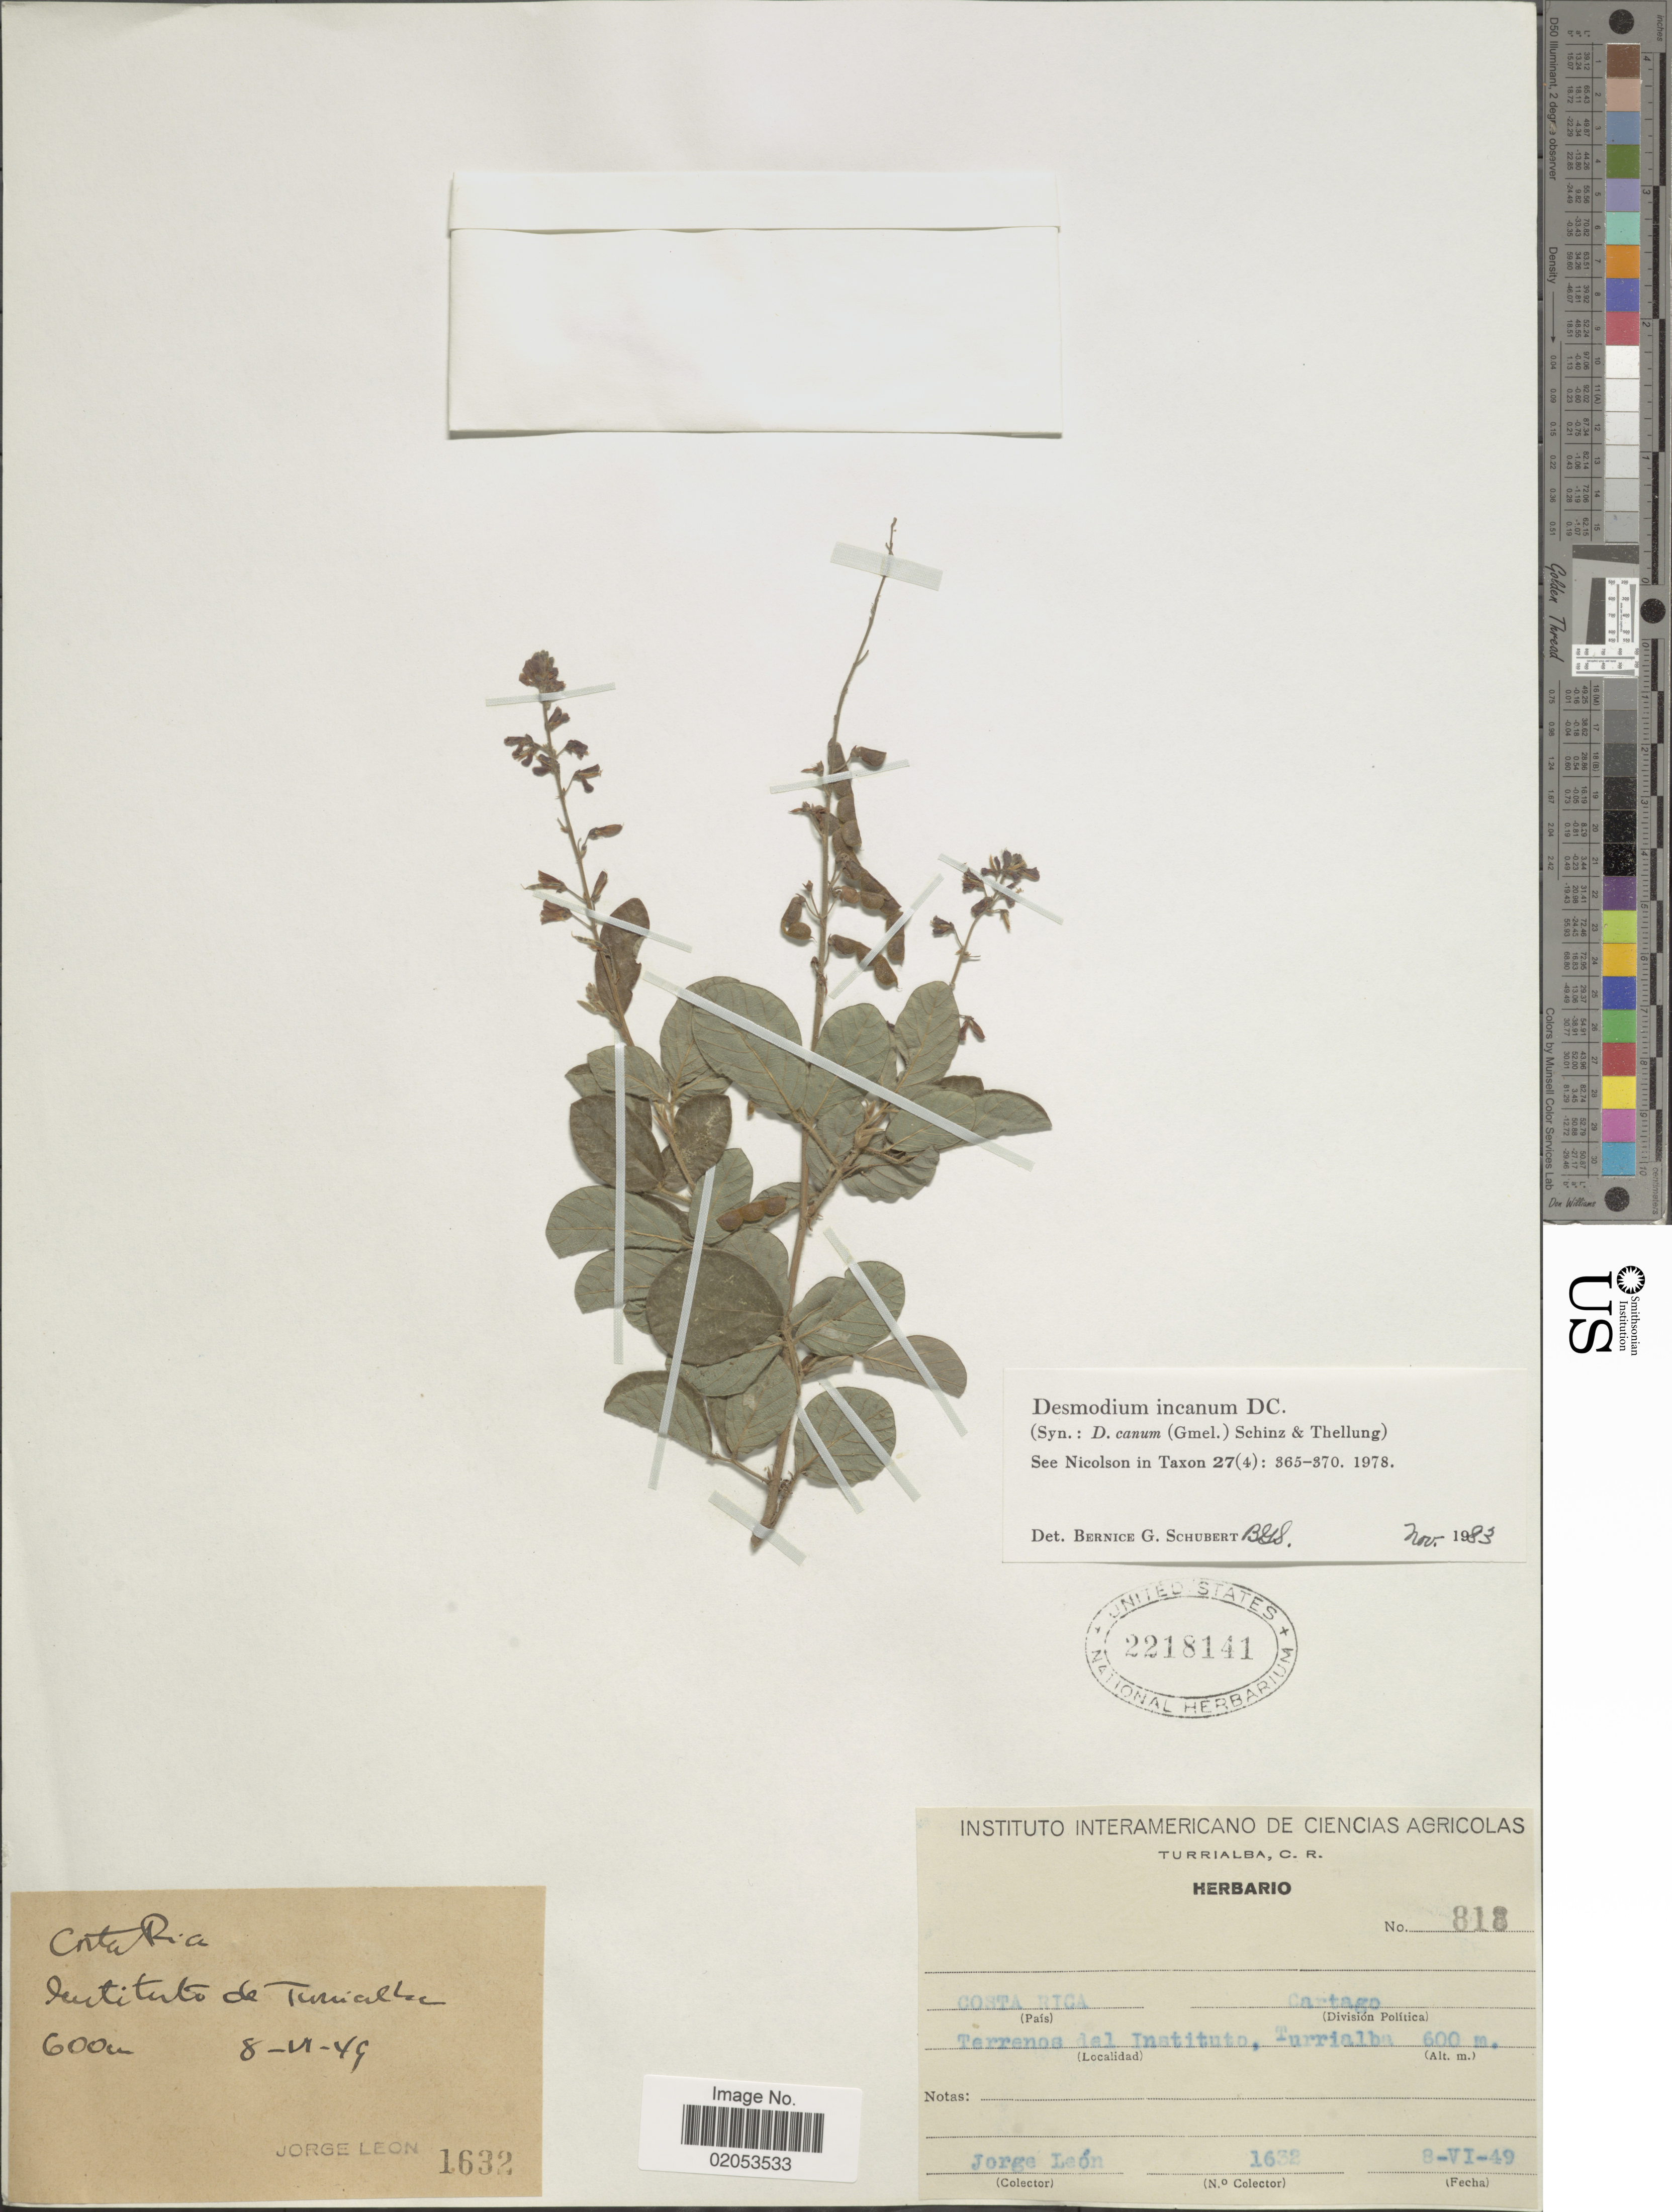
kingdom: Plantae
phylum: Tracheophyta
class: Magnoliopsida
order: Fabales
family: Fabaceae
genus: Desmodium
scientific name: Desmodium incanum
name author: (Sw.) DC.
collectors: J. León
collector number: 1632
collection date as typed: Transcribed d/m/y: 8/6/49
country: Costa Rica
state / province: Cartago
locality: Terrenos del Instituto, Turrialba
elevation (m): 600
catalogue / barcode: US 2218141